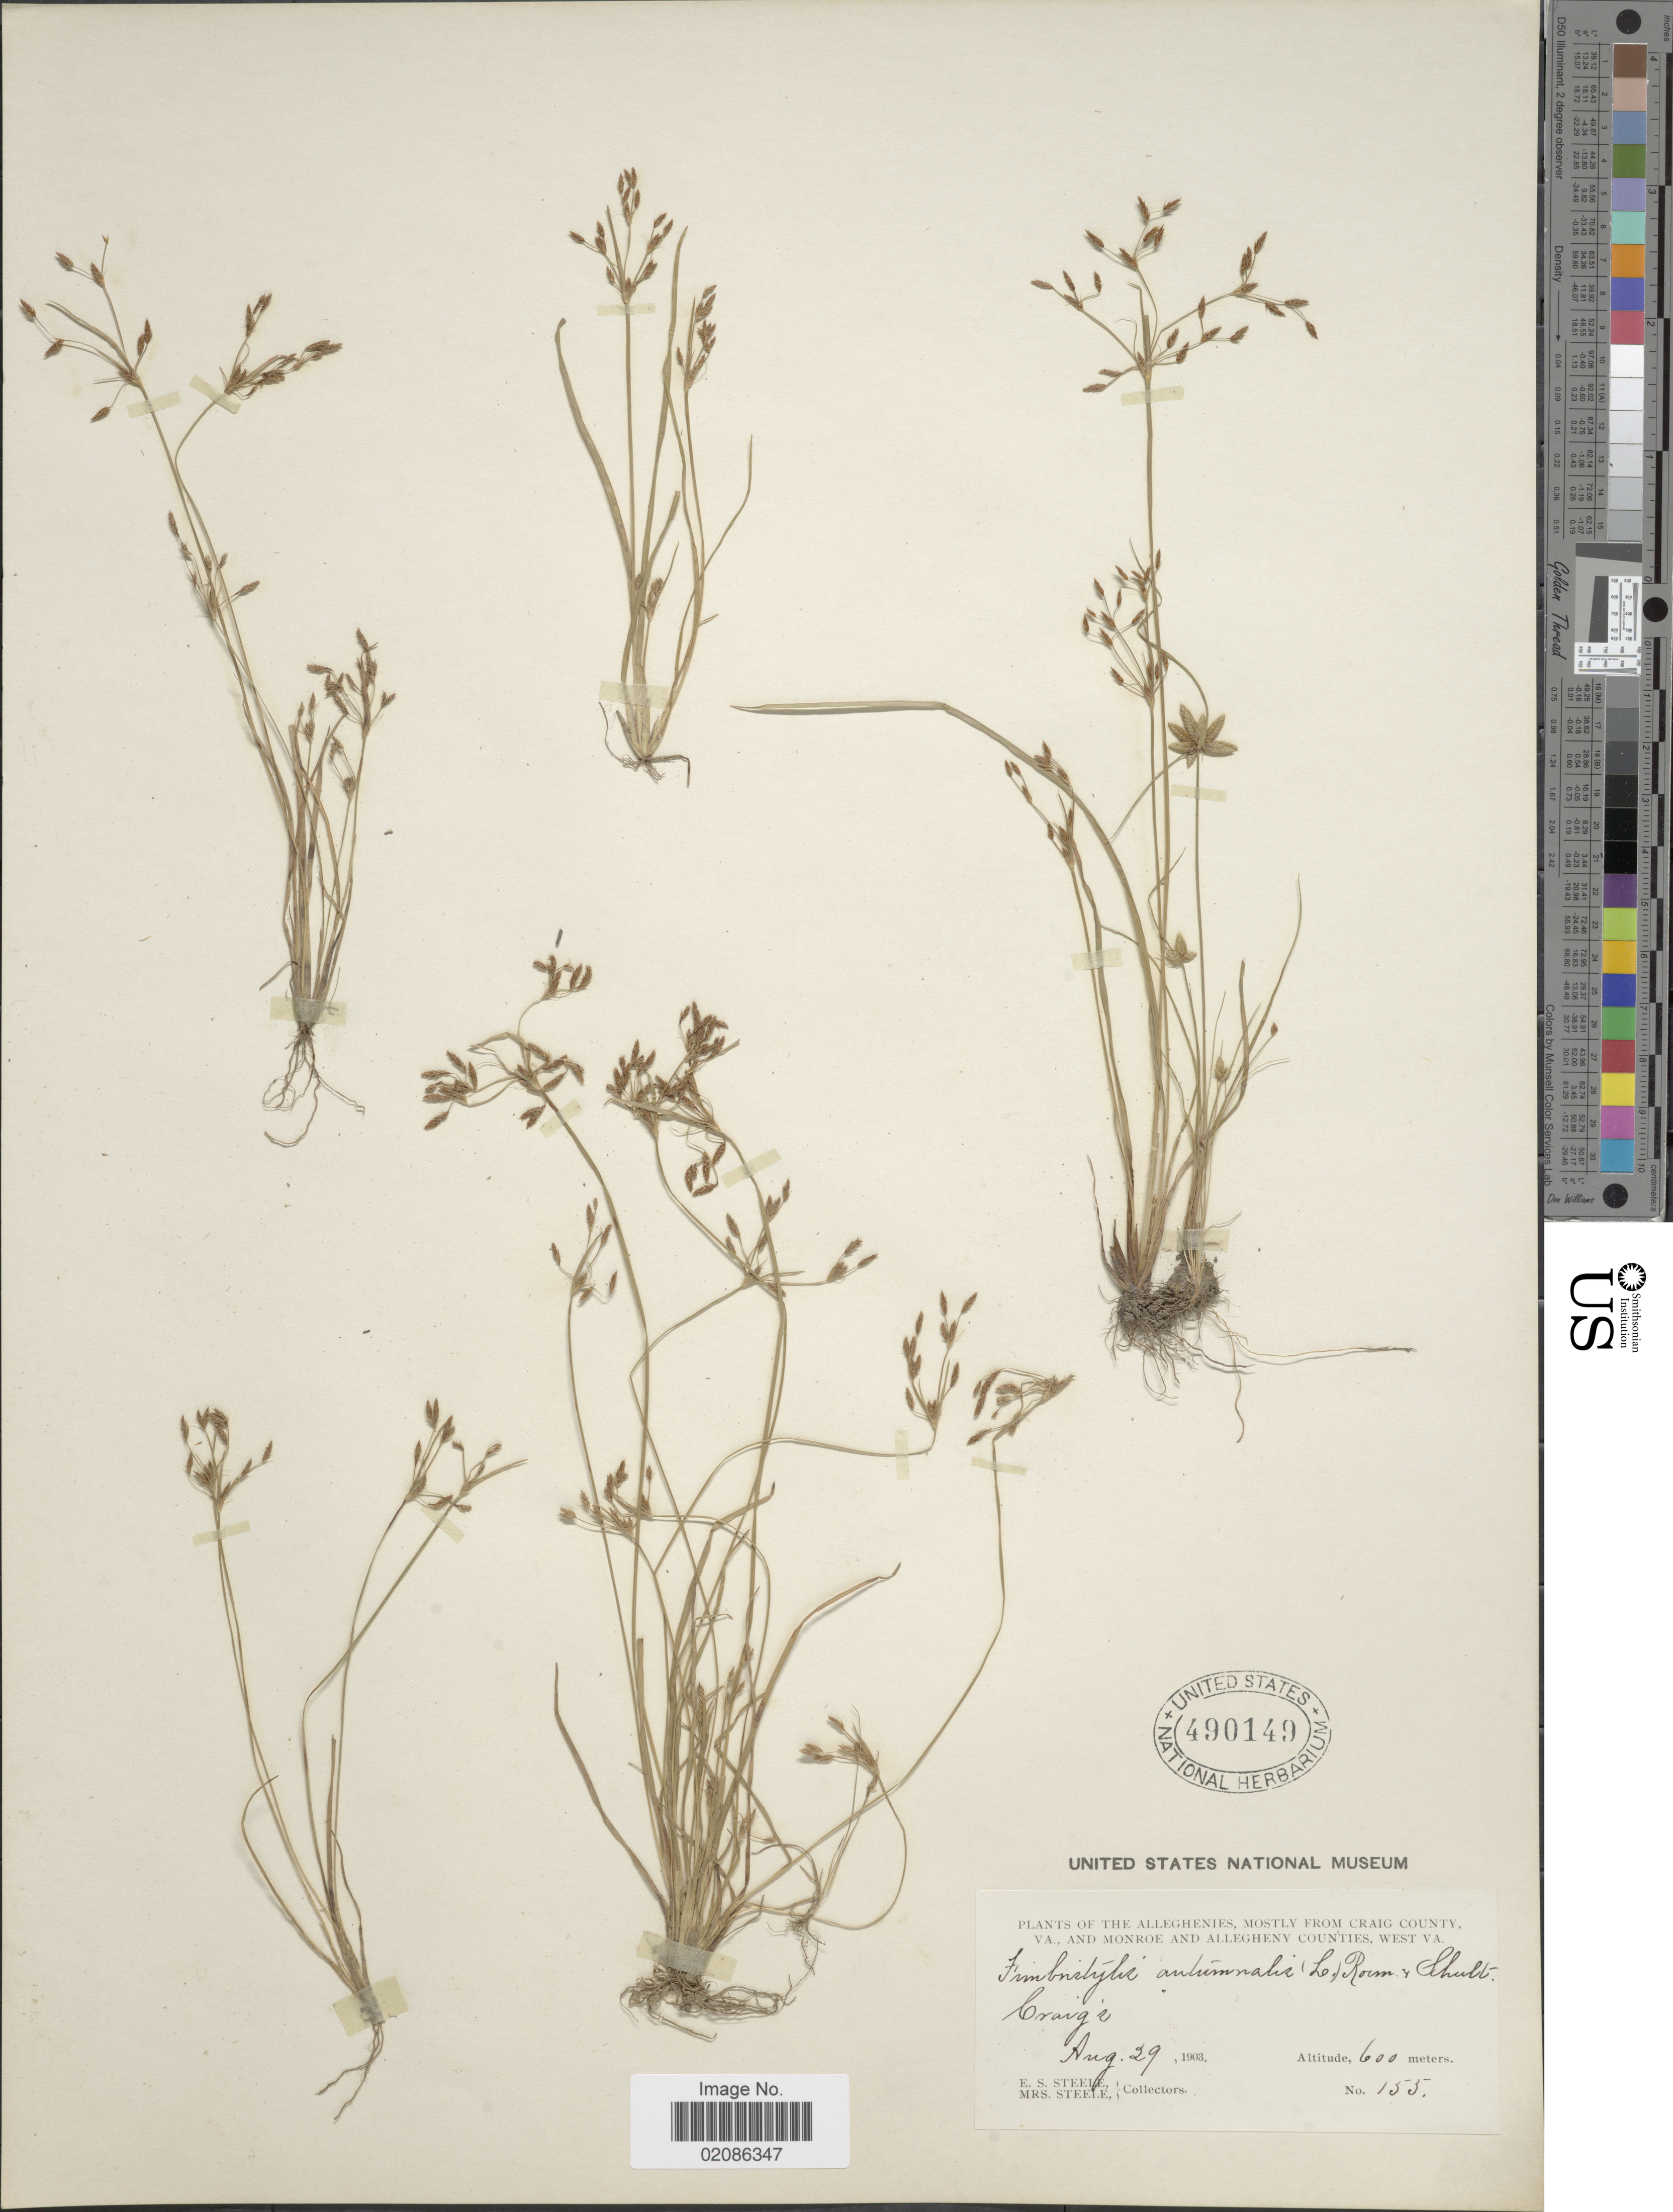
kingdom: Plantae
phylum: Tracheophyta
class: Liliopsida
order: Poales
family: Cyperaceae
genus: Fimbristylis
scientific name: Fimbristylis autumnalis (L.) Roem. & Schult.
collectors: E. Steele & Mrs. E. S. Steele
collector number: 155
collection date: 1903-08-29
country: United States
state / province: Virginia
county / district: Craig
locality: The Alleghenies, Mostly From CRaig County, VA., and Monroe and Allegheny Counties, Craig's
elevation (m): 600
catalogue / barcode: US 490149